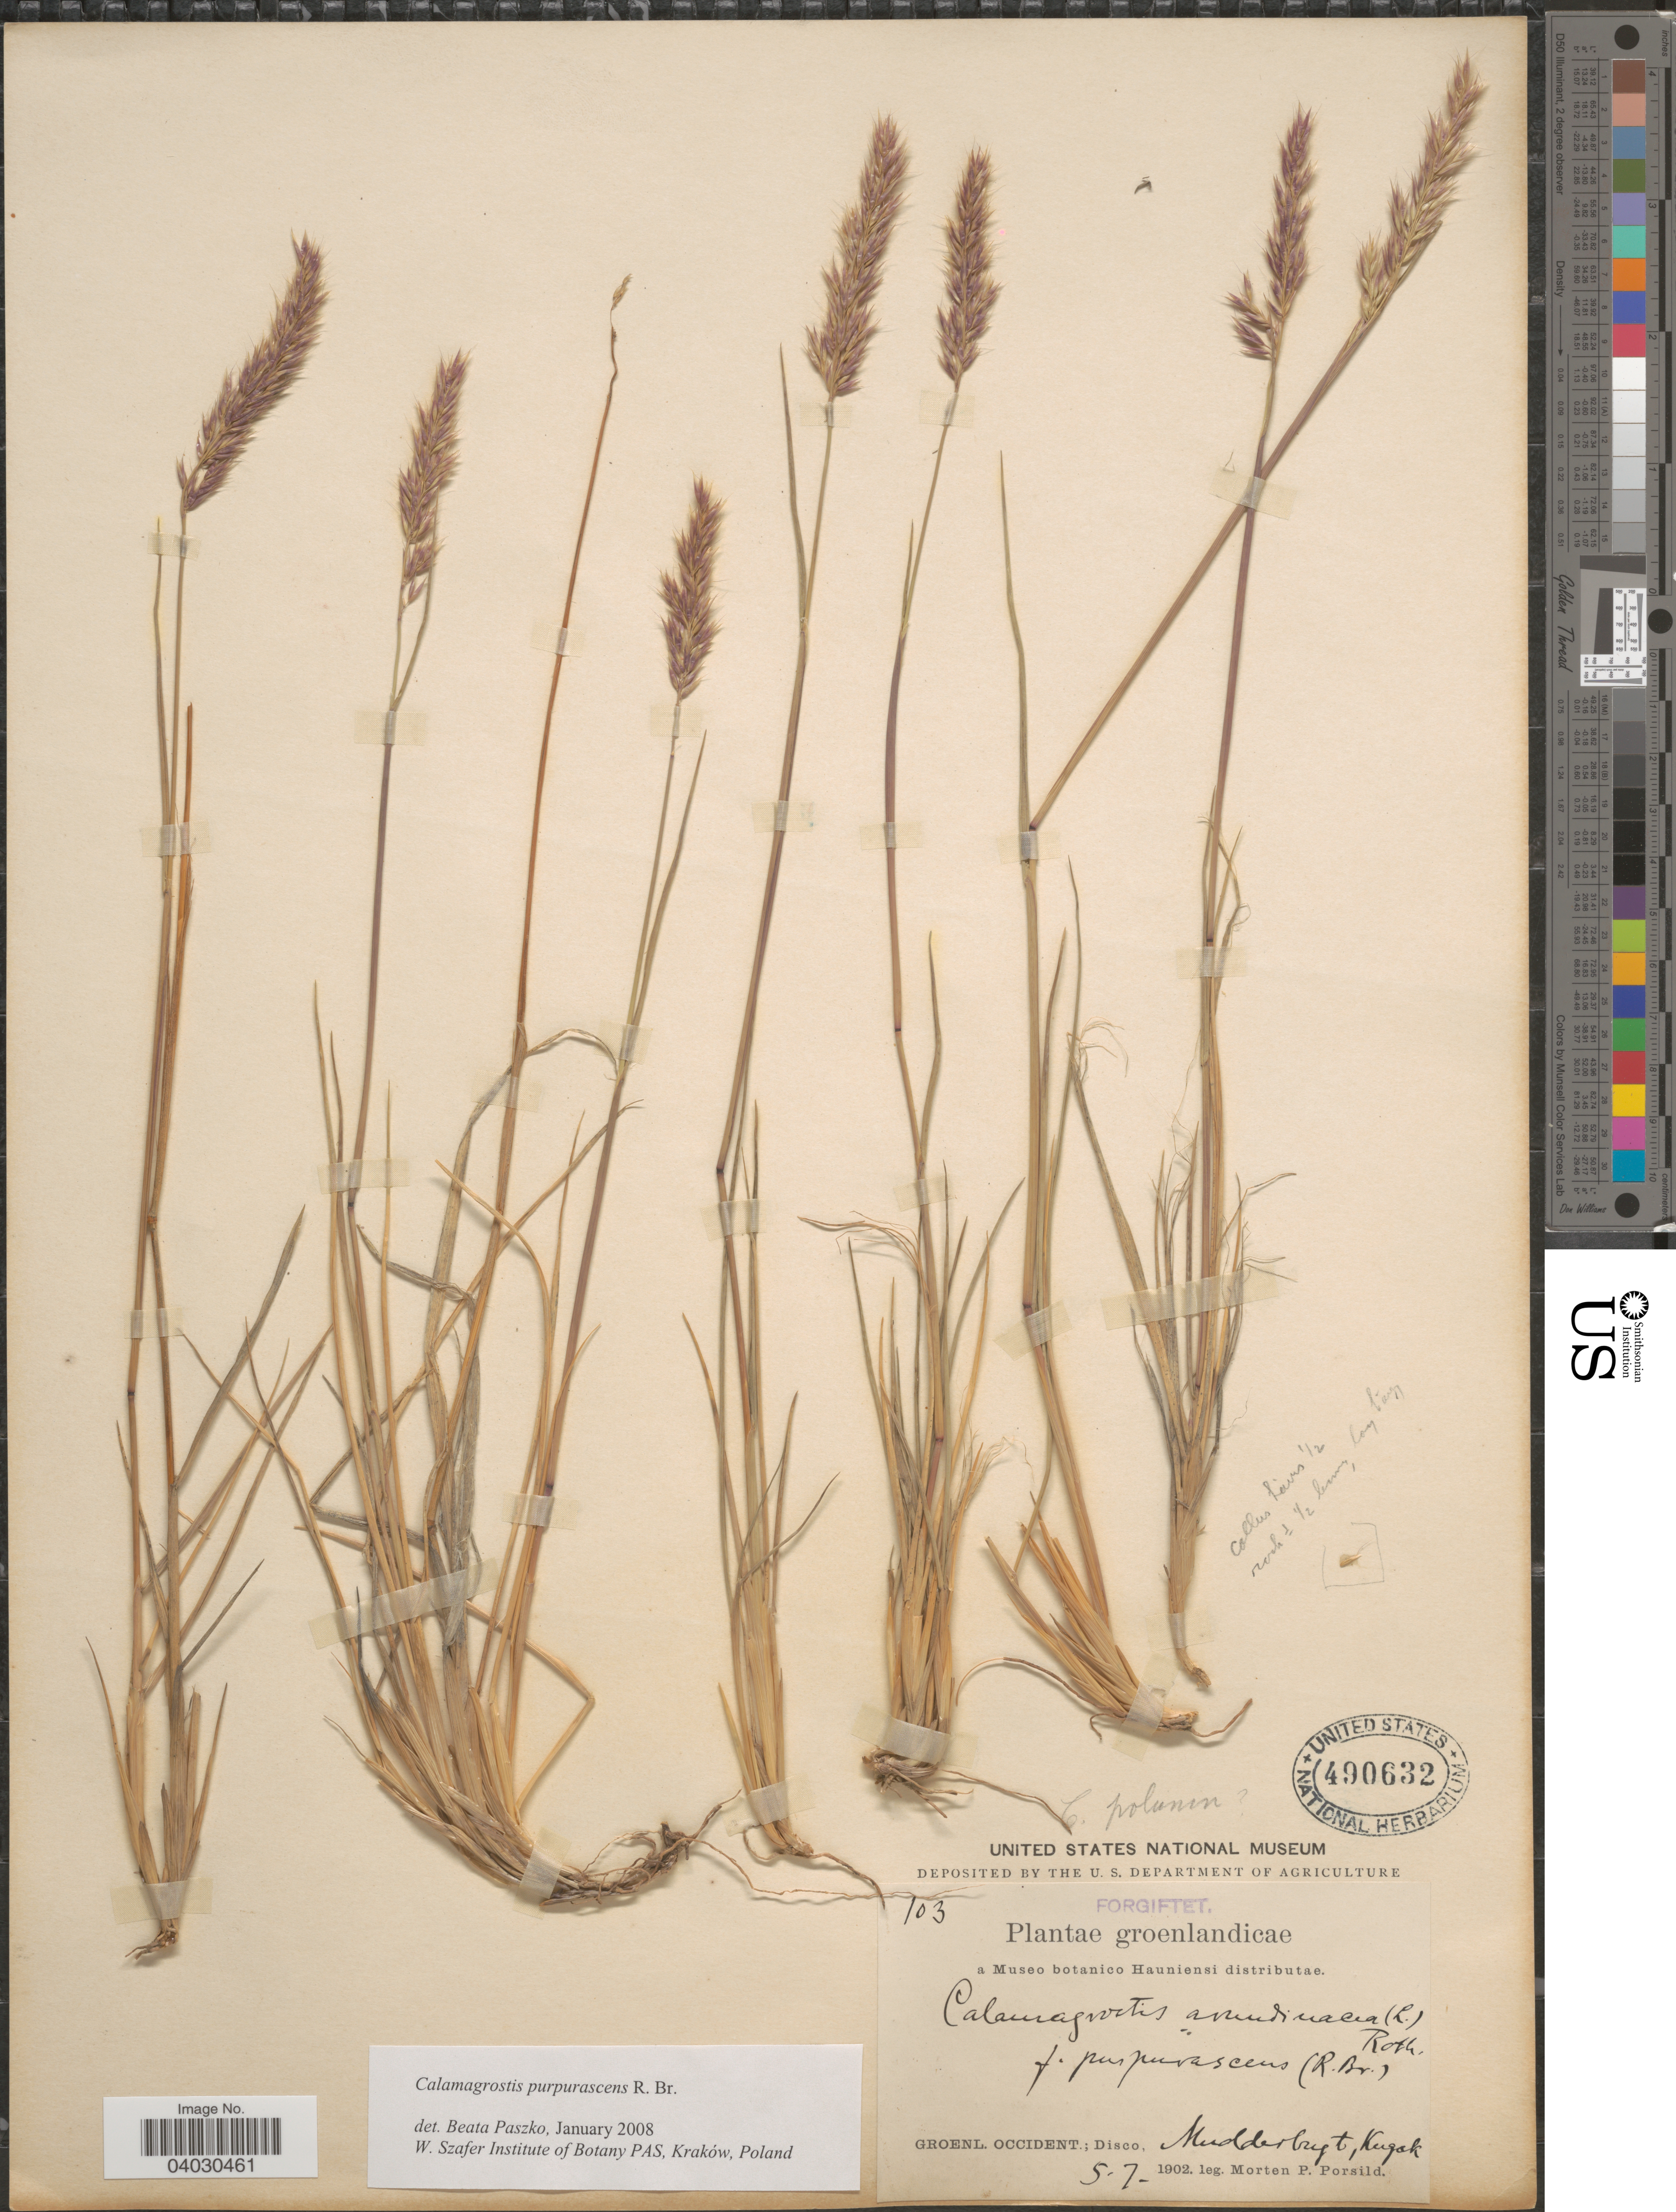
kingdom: Plantae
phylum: Tracheophyta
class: Liliopsida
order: Poales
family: Poaceae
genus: Calamagrostis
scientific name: Calamagrostis purpurascens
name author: R. Br.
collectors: M. P. Porsild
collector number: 103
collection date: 1902-07-05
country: Greenland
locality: Groenlandicae. Groenl. Occident.; Disco, Mudderbugt, Kugak.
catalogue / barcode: US 490632